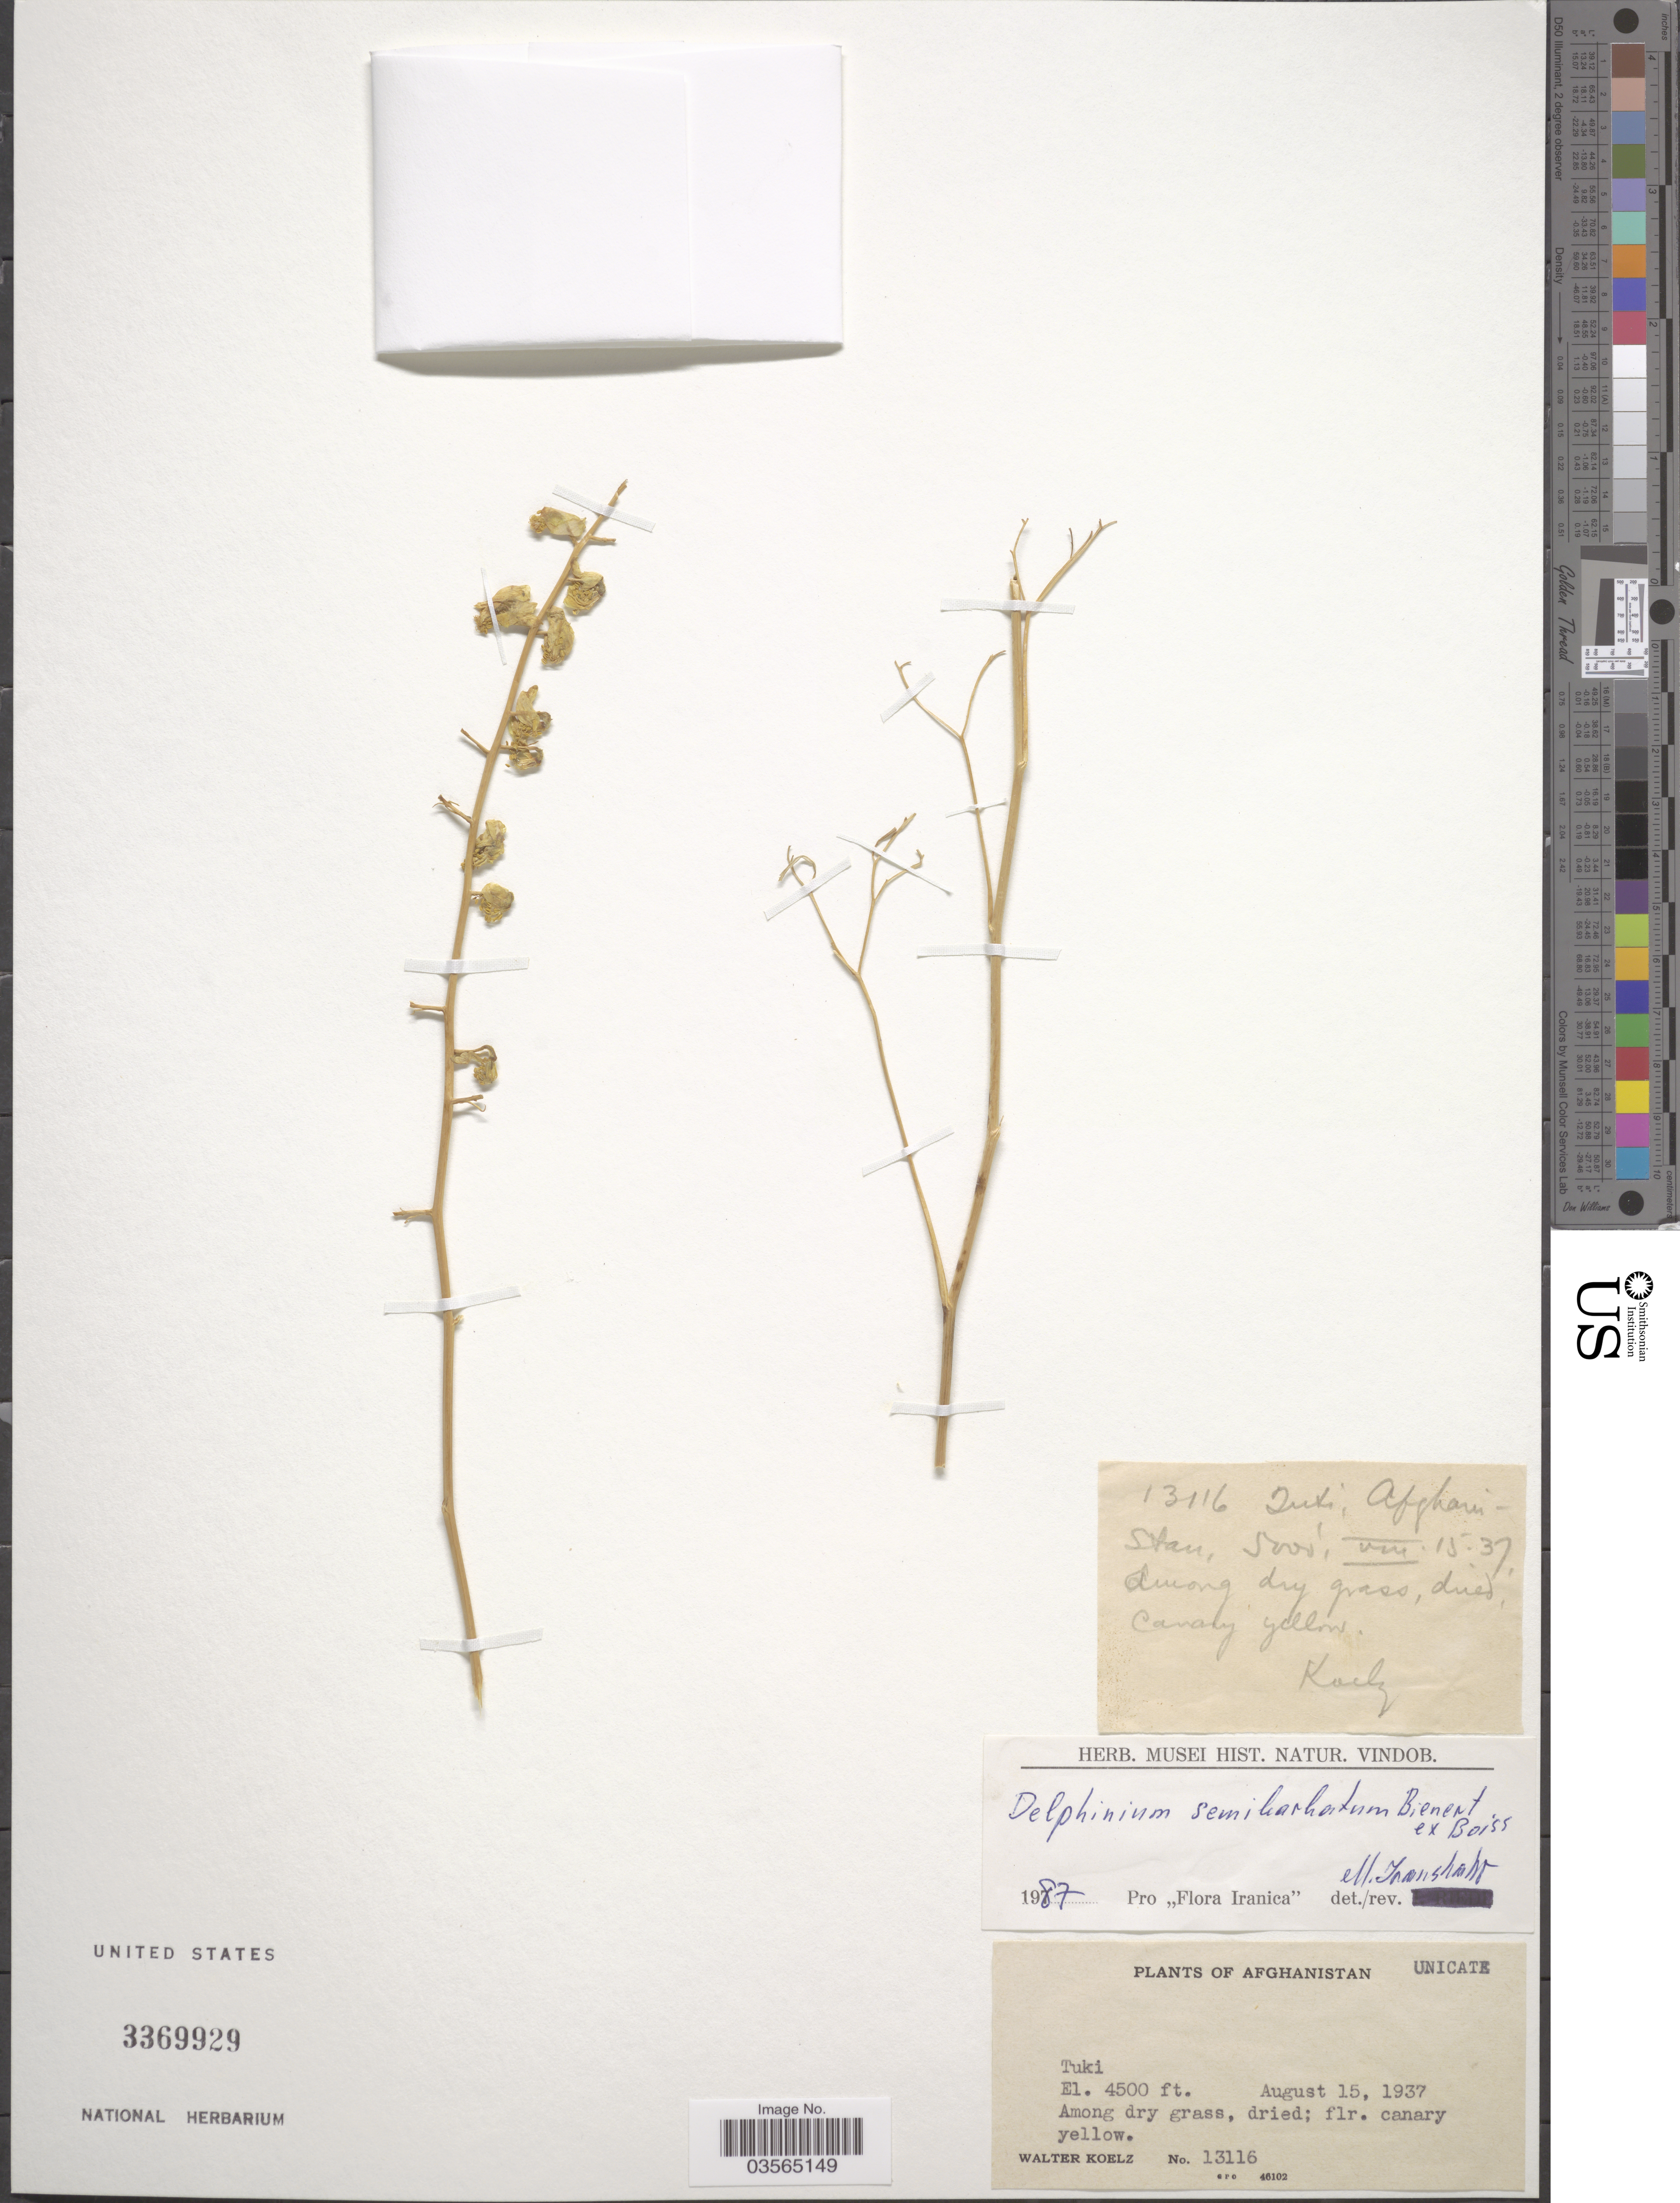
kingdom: Plantae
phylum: Tracheophyta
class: Magnoliopsida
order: Ranunculales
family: Ranunculaceae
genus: Delphinium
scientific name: Delphinium semibarbatum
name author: Bienert ex Boiss.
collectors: W. N. Koelz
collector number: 13116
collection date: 1937-08-15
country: Afghanistan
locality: Tuki.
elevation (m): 1372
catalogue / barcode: US 3369929